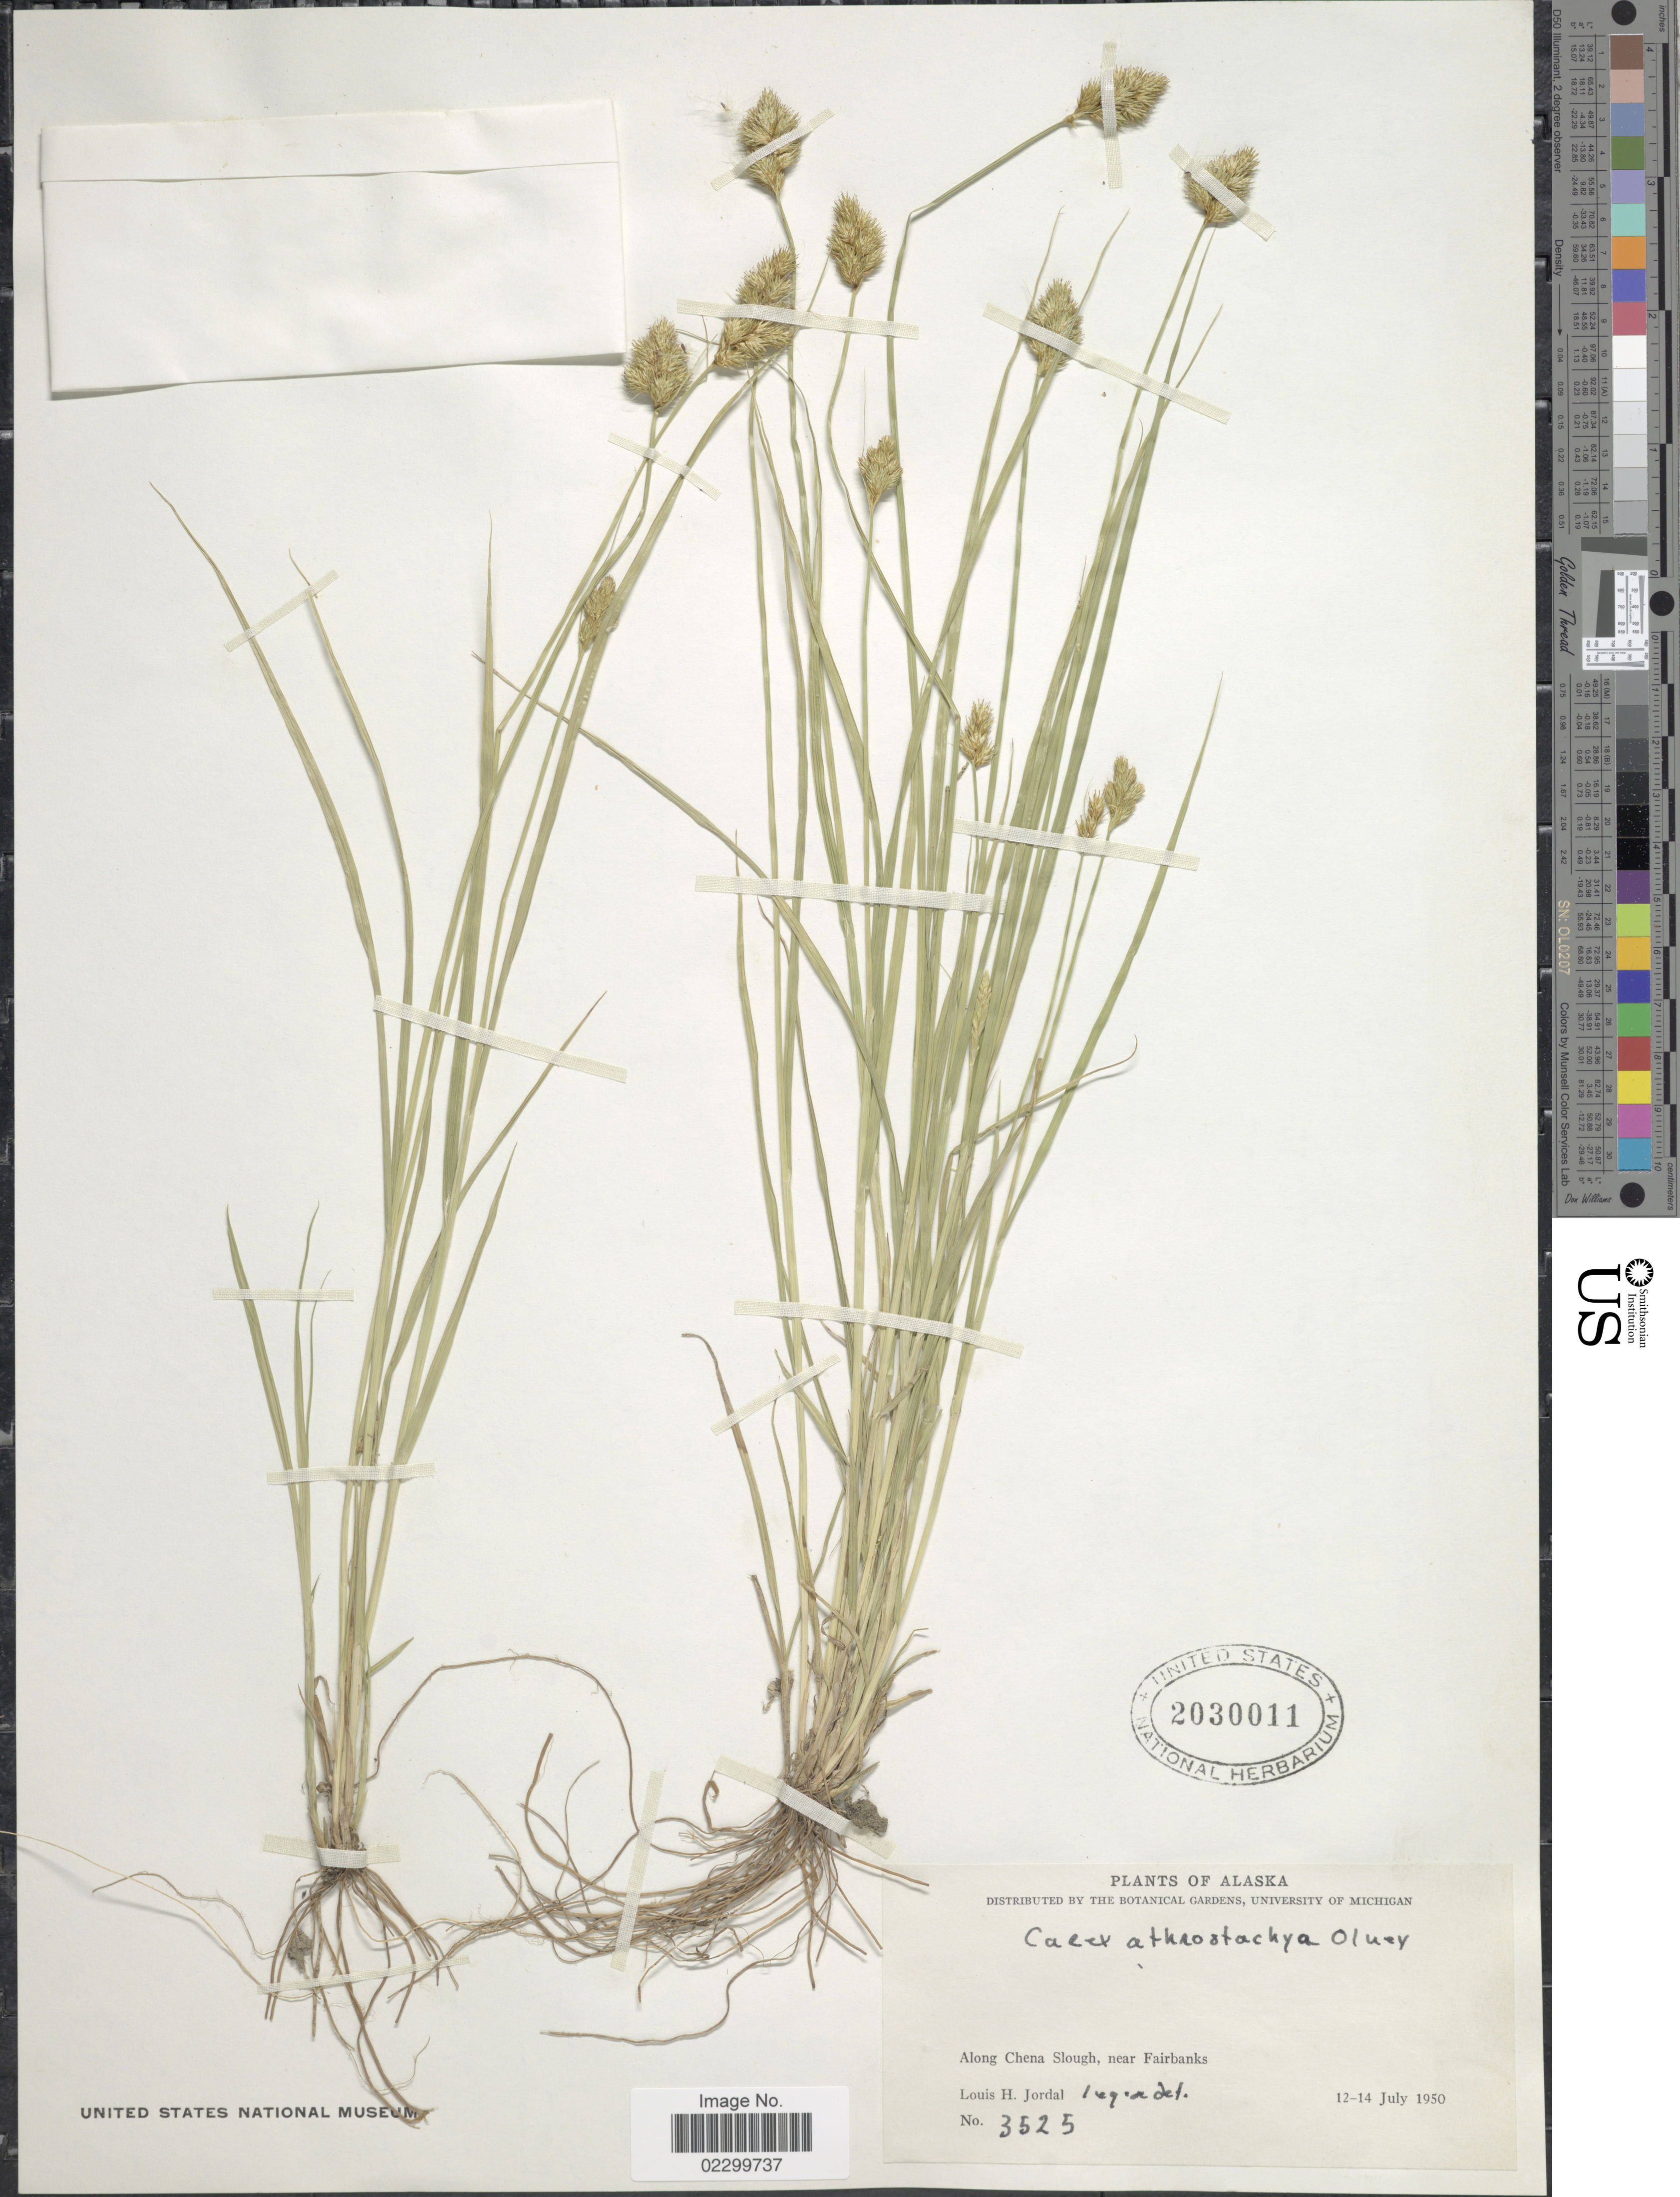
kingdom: Plantae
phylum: Tracheophyta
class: Liliopsida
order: Poales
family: Cyperaceae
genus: Carex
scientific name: Carex athrostachya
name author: Olney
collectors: L. Jordal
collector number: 3525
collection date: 1950-07-12/1950-07-14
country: United States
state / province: Alaska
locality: Along Chena Slough, near Fairbanks.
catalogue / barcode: US 2030011